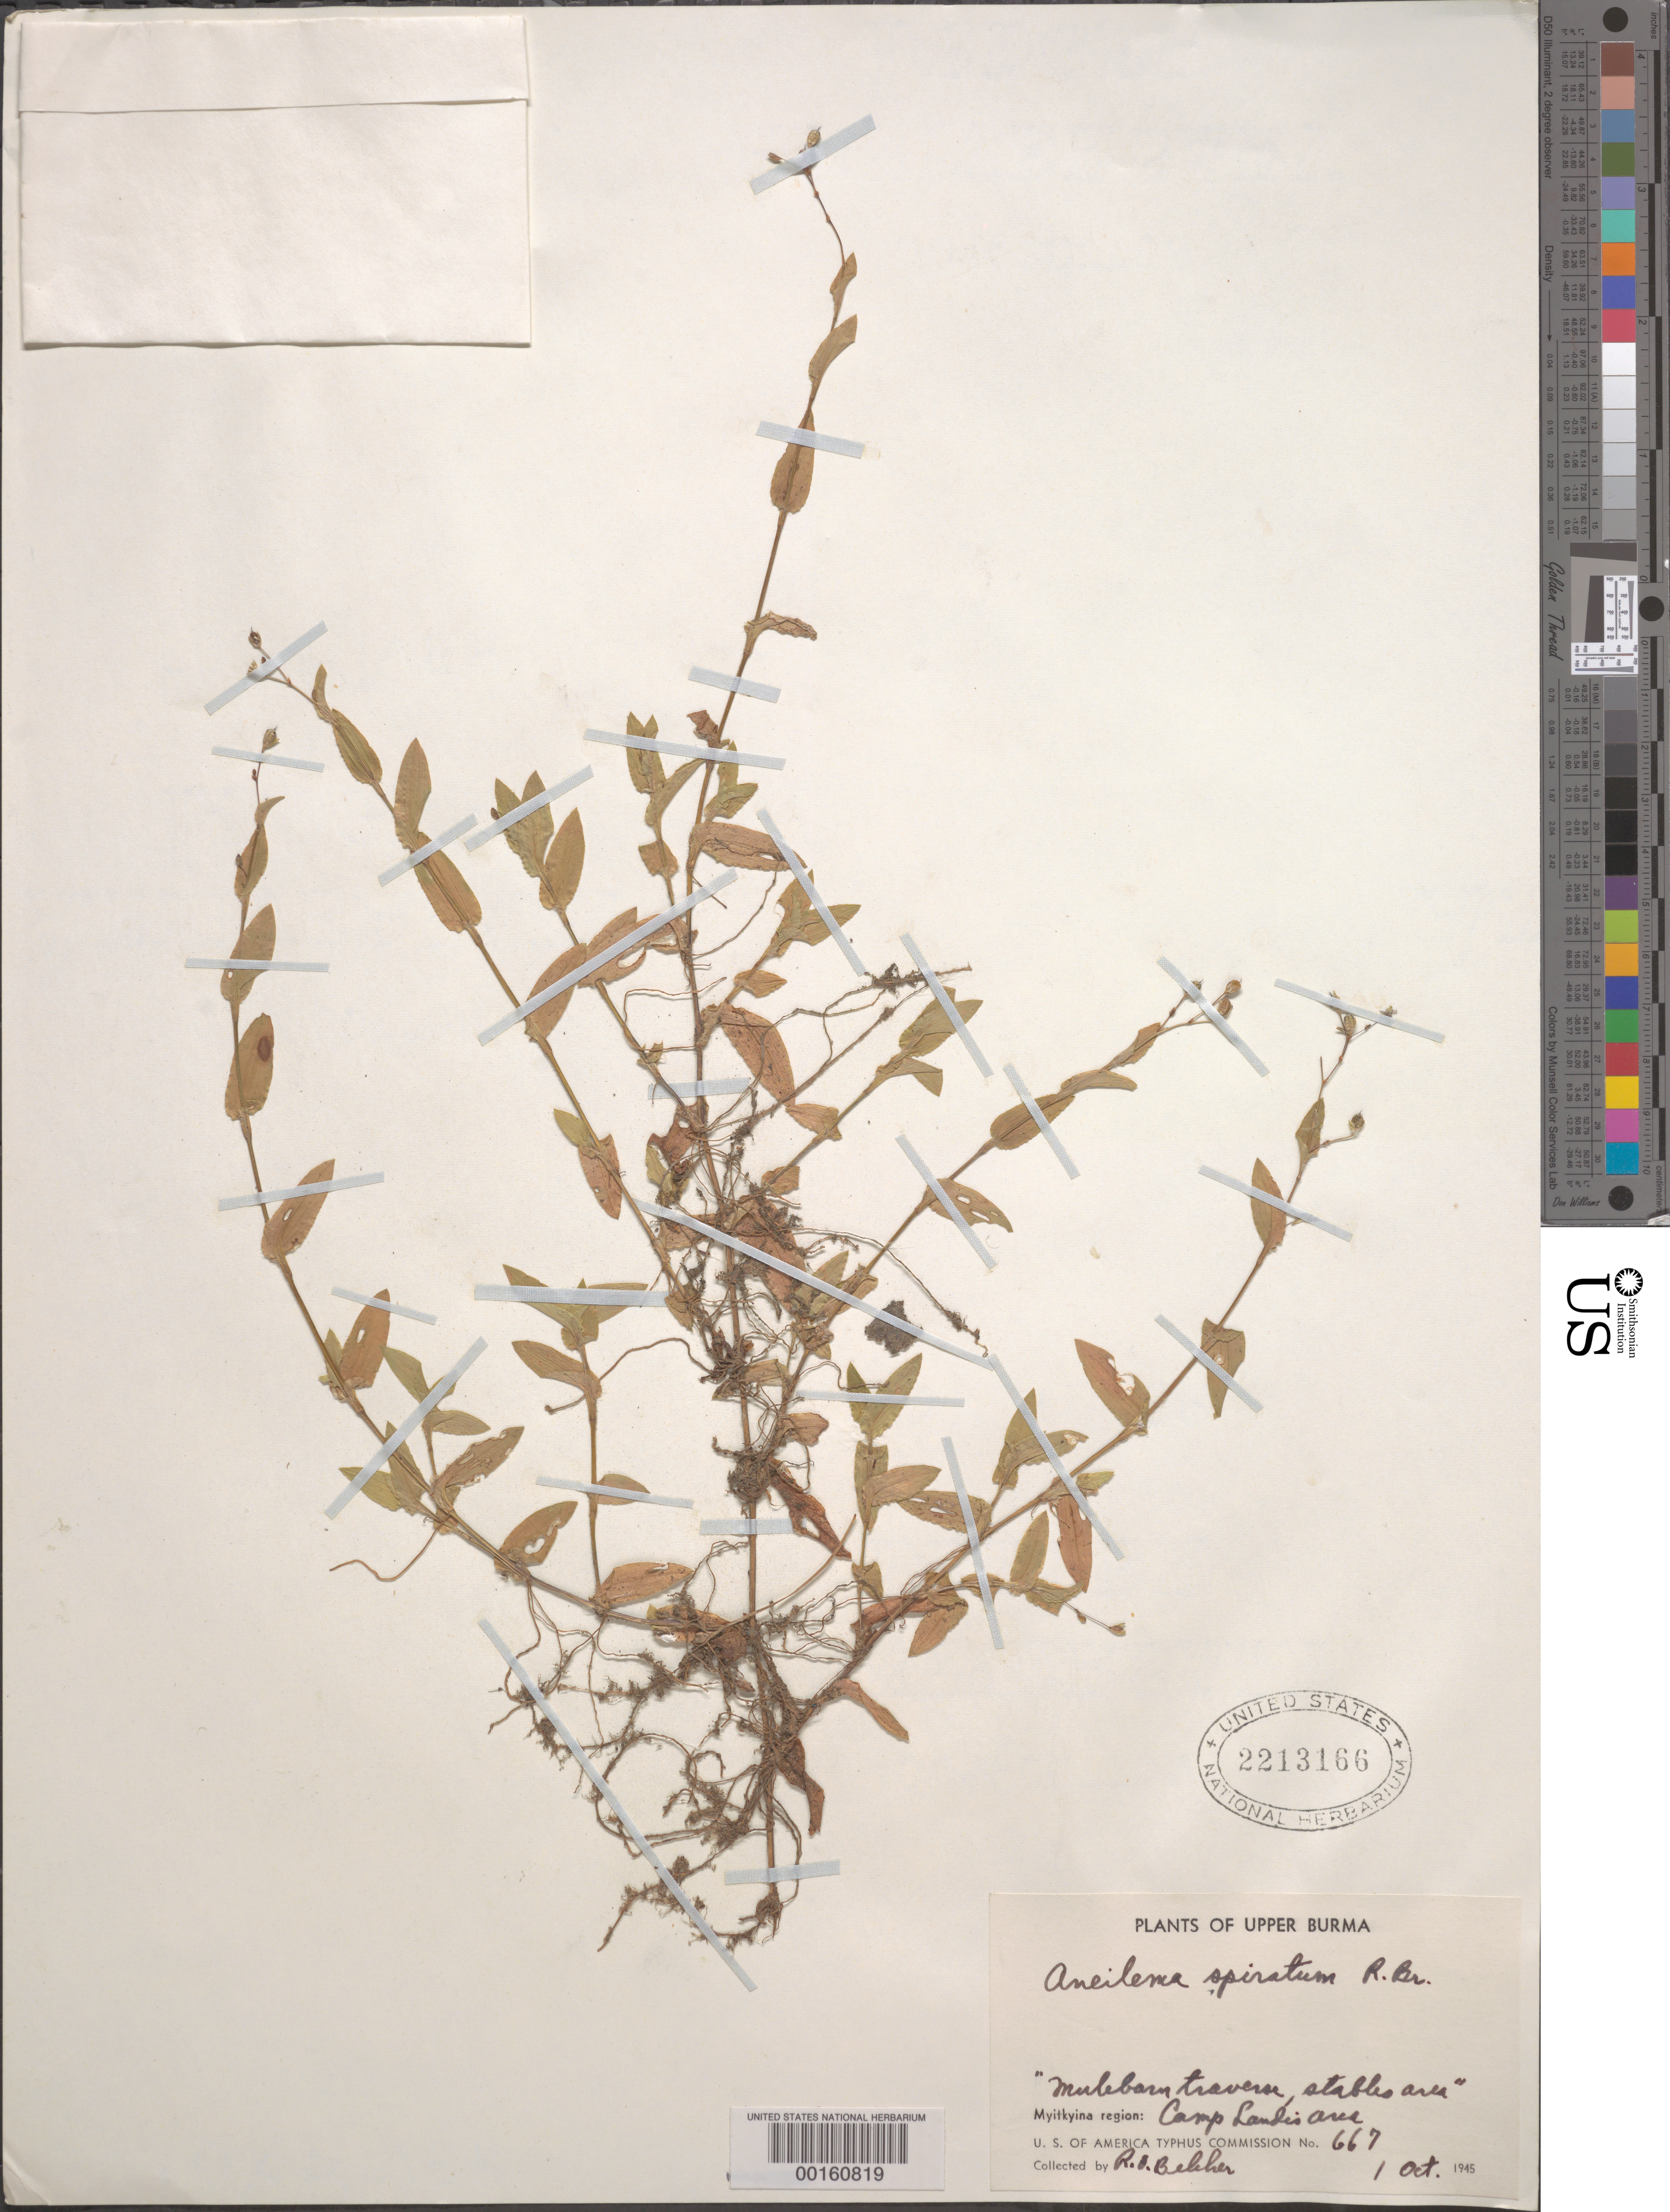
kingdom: Plantae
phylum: Tracheophyta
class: Liliopsida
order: Commelinales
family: Commelinaceae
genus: Murdannia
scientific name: Murdannia spirata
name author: (L.) G. Brückn.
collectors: R. Belcher et al.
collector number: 667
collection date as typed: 01 Oct 1945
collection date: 1945-10-01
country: Myanmar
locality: Myitkyina region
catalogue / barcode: US 2213166